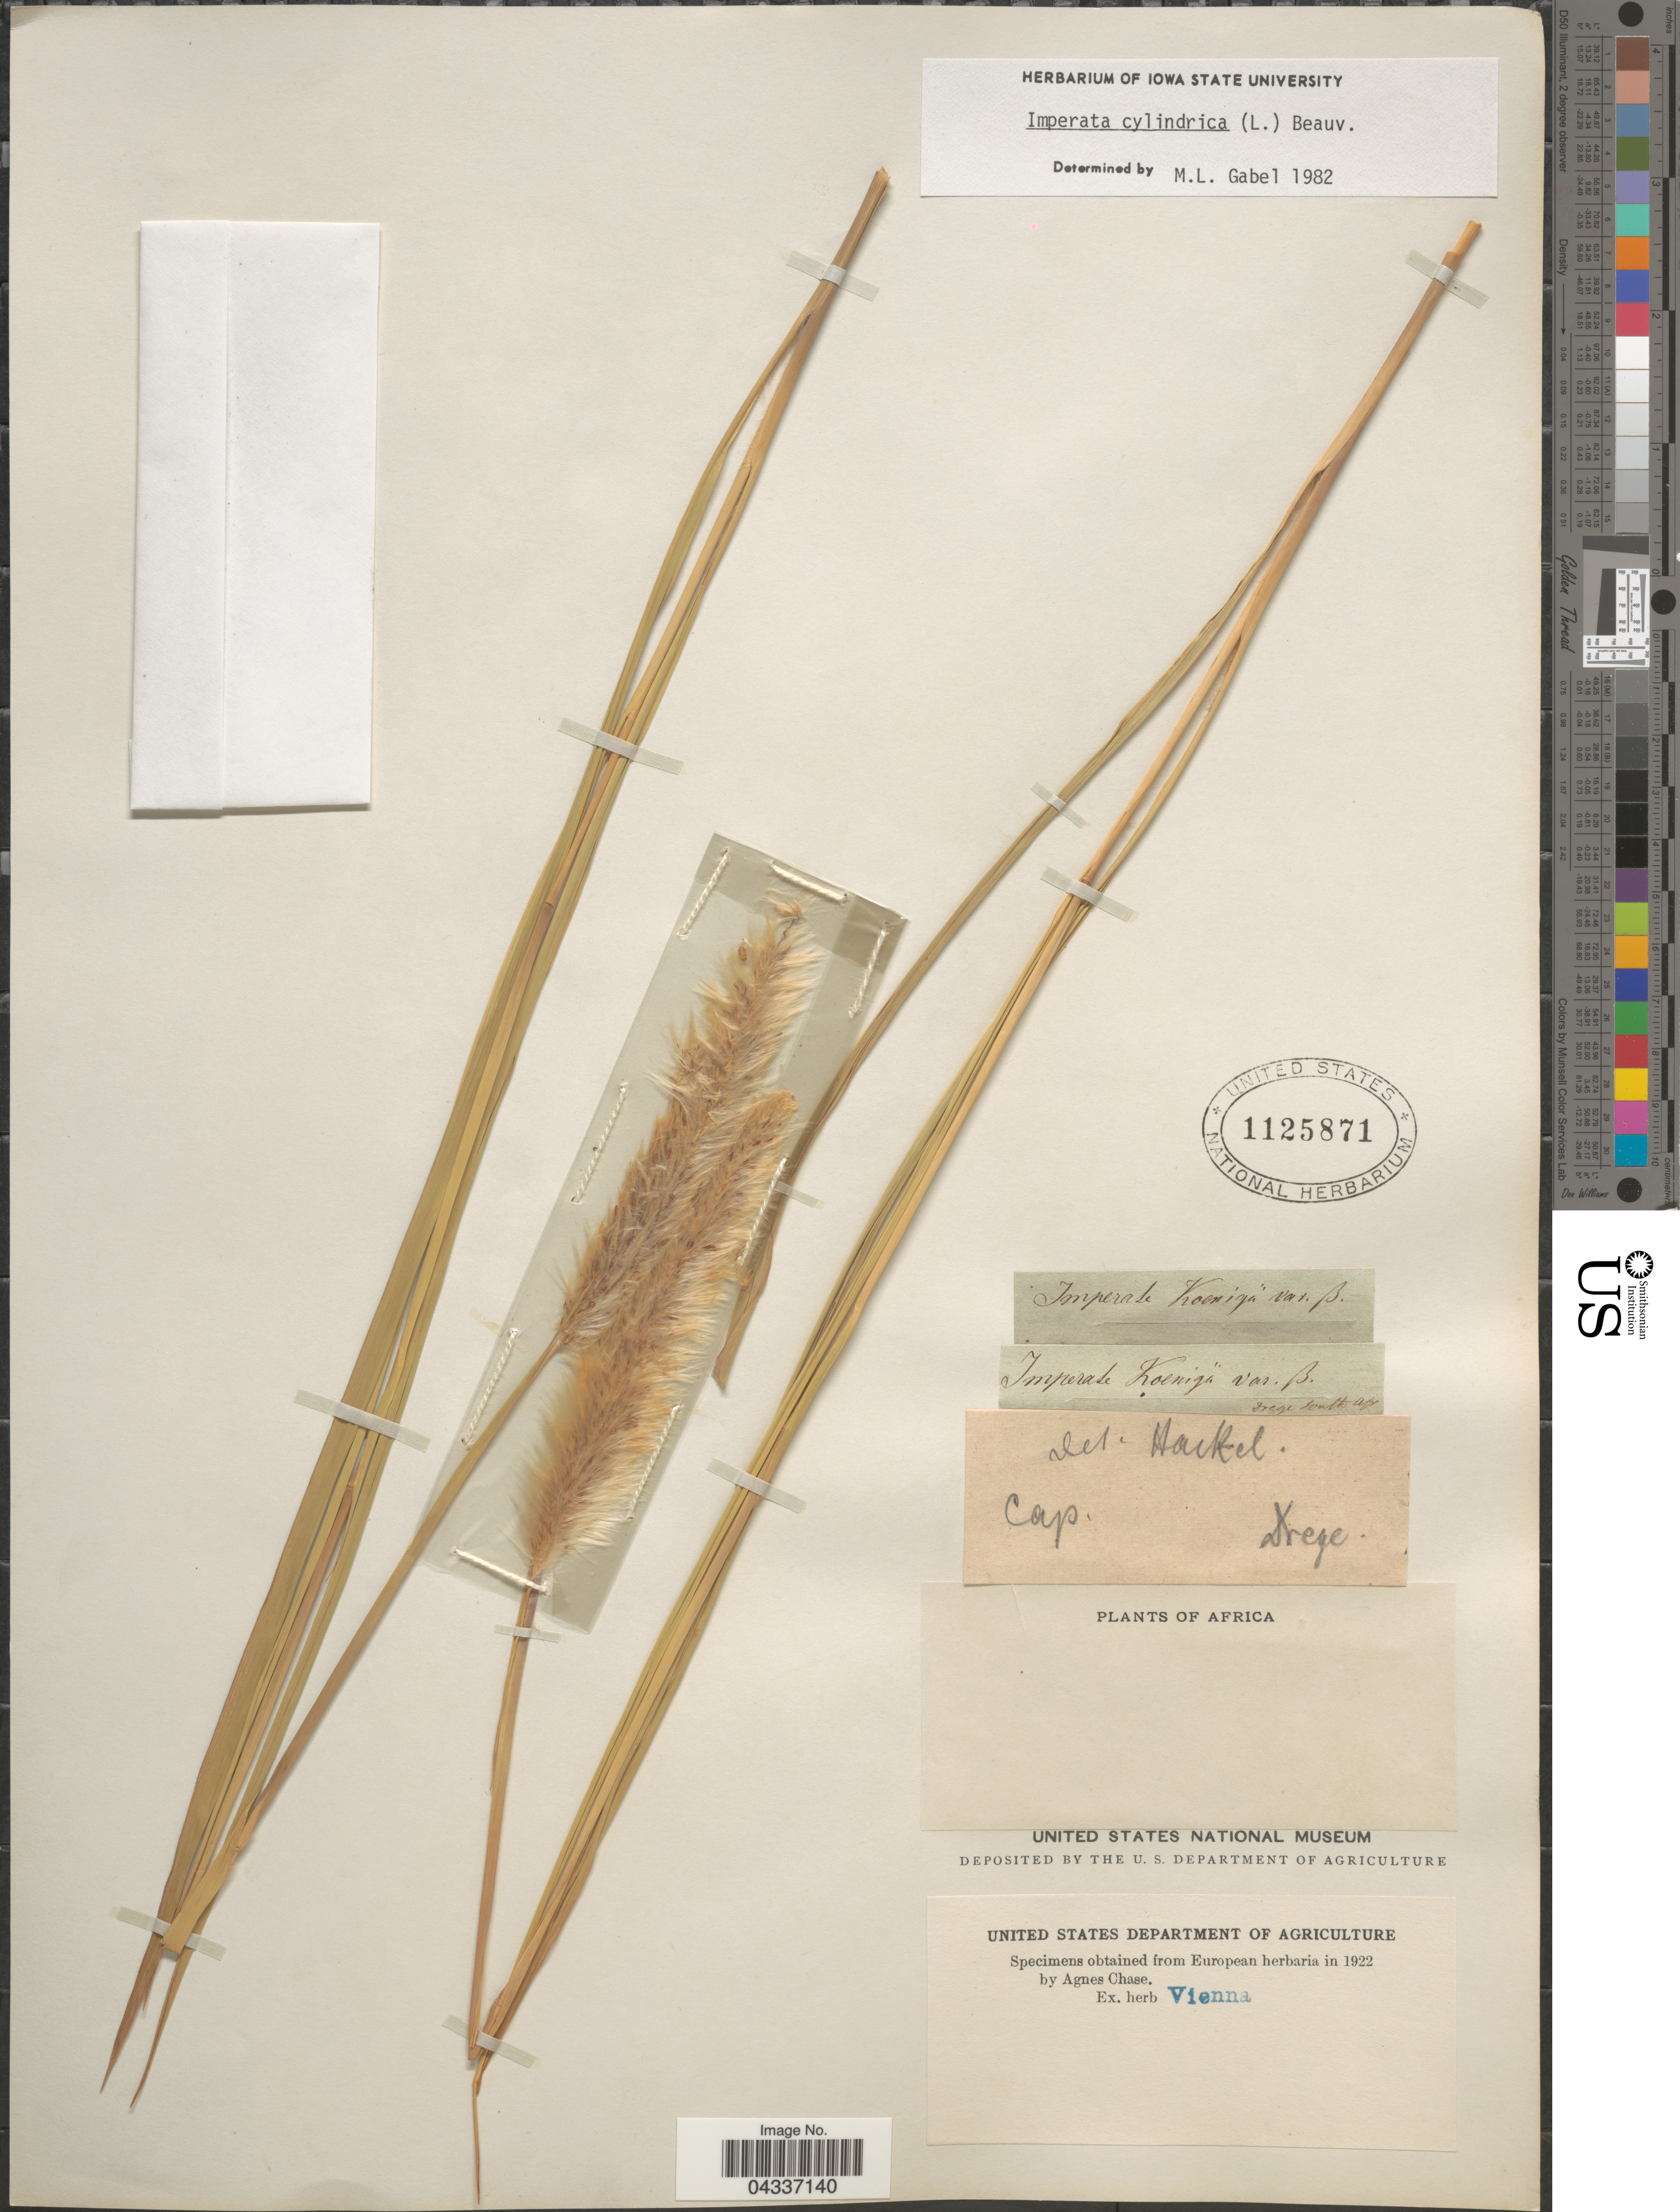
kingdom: Plantae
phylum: Tracheophyta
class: Liliopsida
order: Poales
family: Poaceae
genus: Imperata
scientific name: Imperata cylindrica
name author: (L.) P. Beauv.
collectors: Drege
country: South Africa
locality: Cap. Africa.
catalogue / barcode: US 1125871